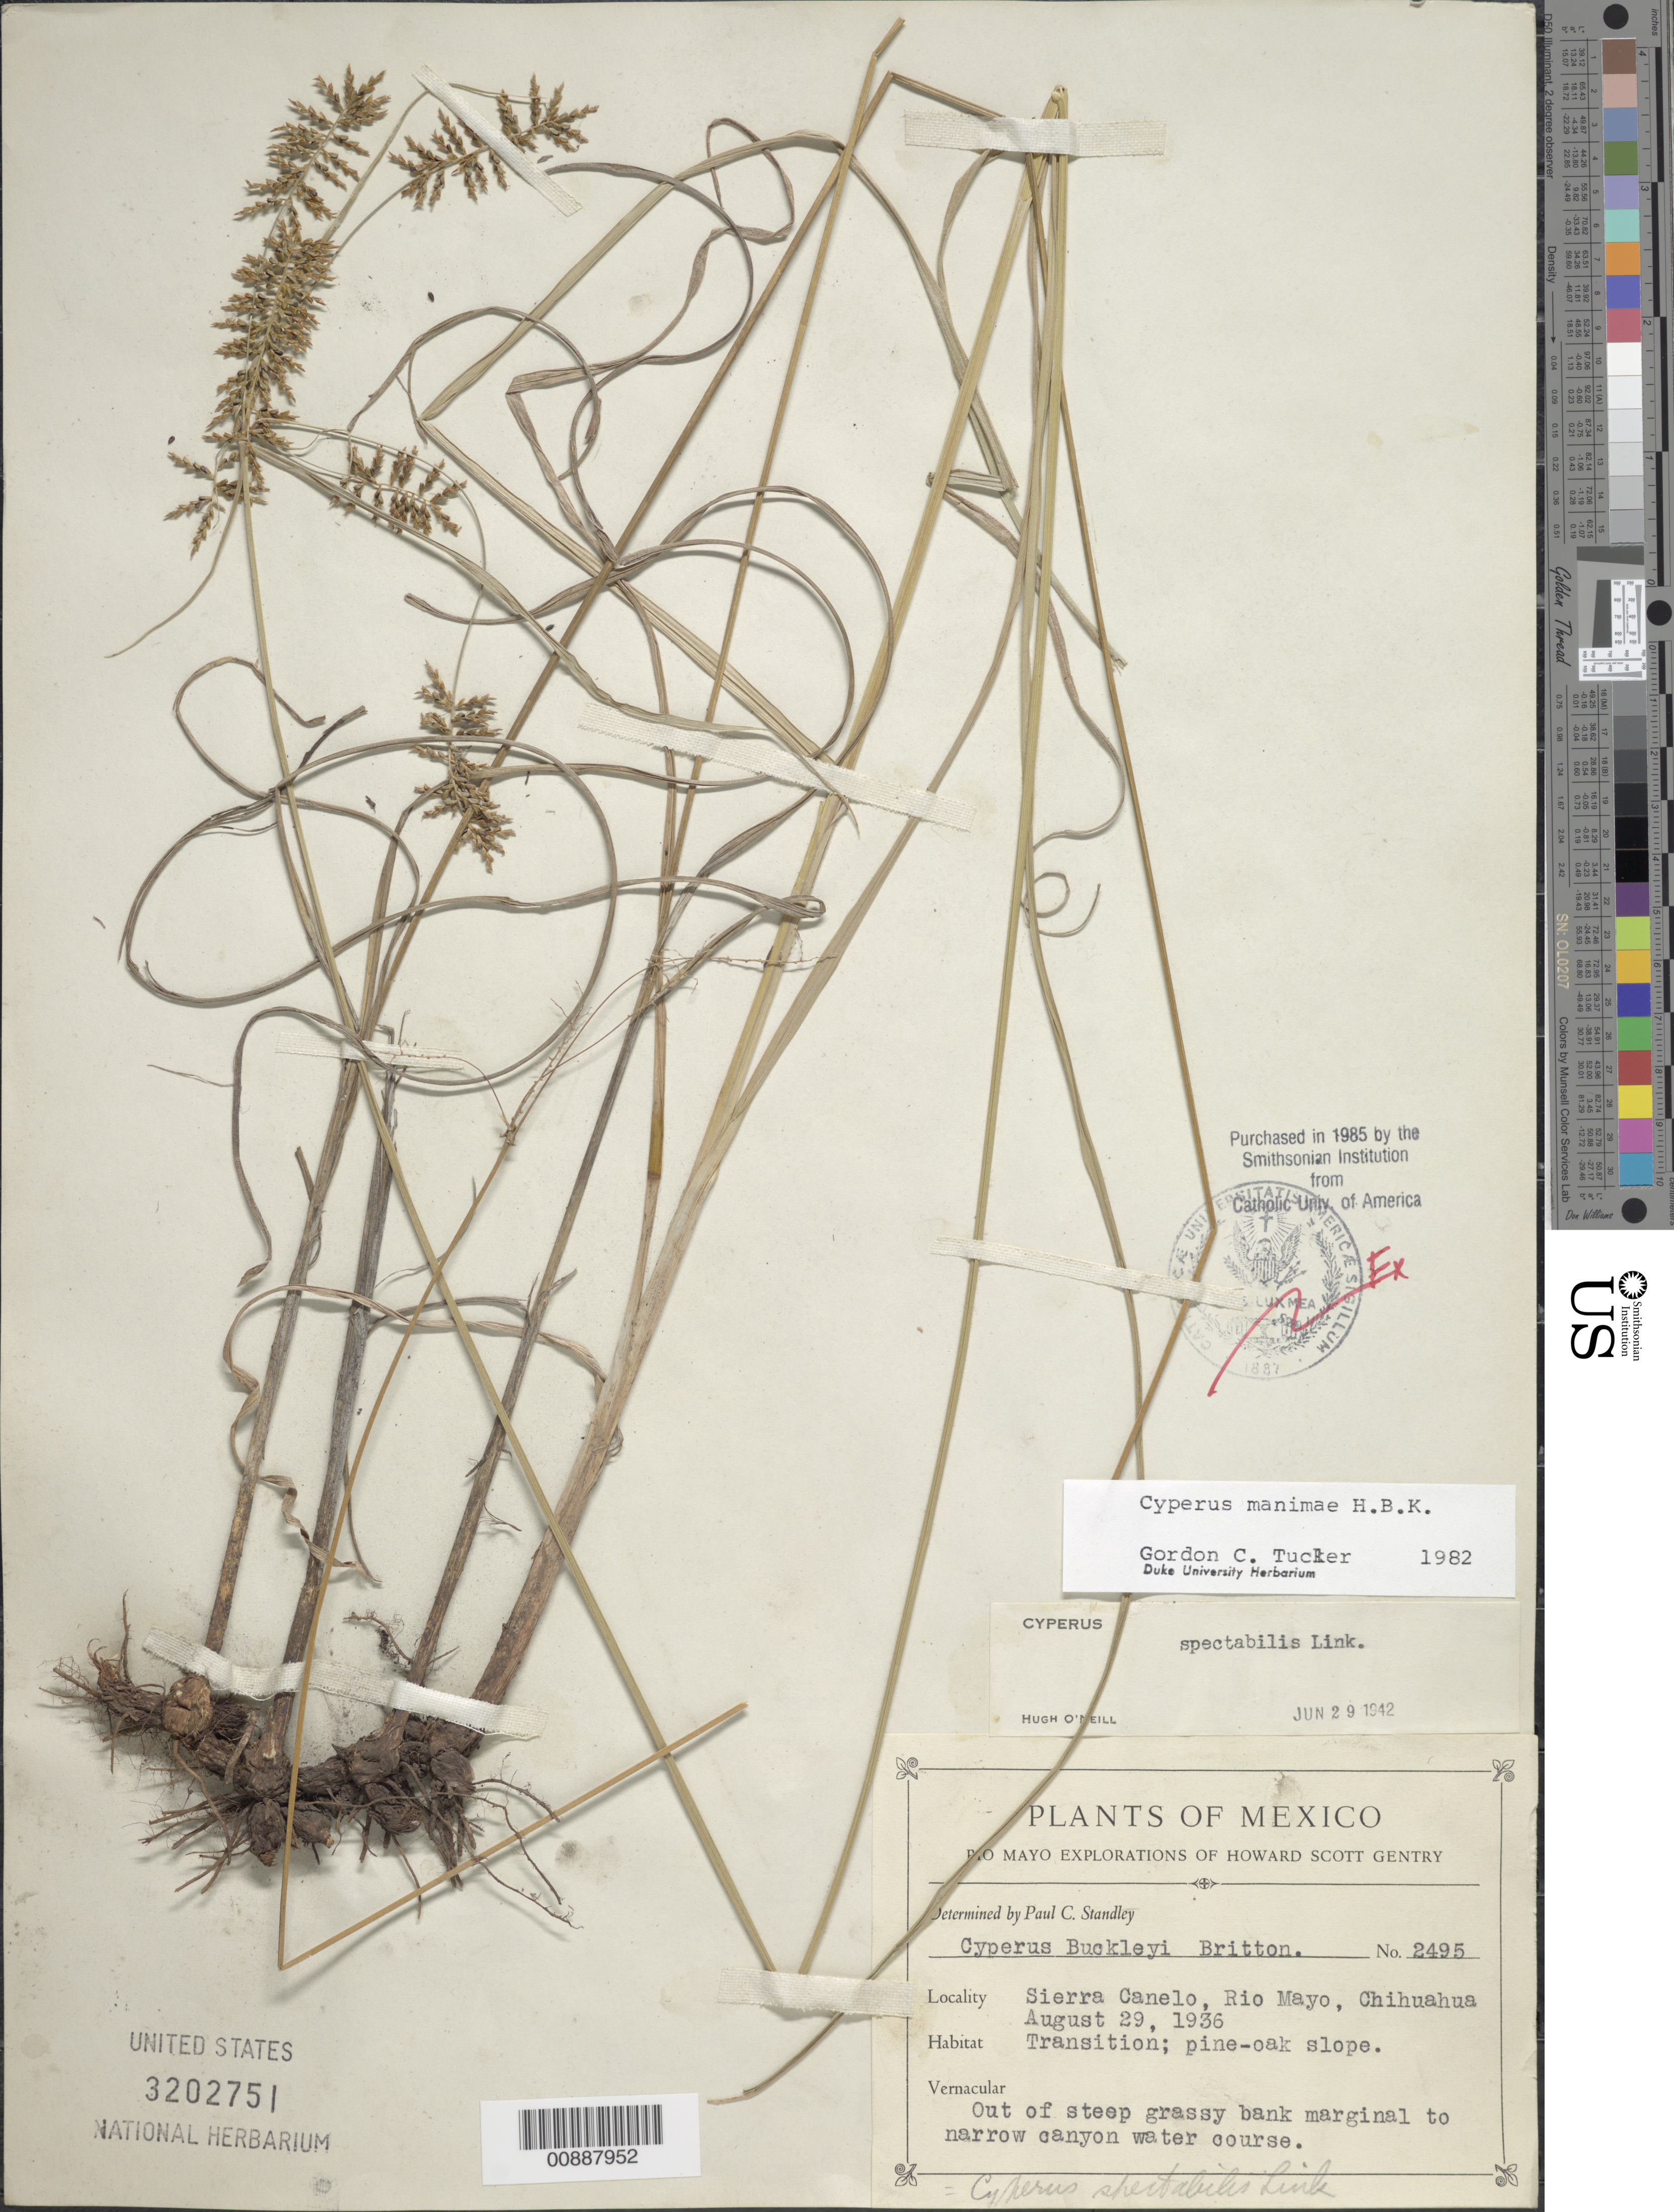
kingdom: Plantae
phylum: Tracheophyta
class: Liliopsida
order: Poales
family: Cyperaceae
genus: Cyperus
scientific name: Cyperus manimae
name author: Kunth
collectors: H. S. Gentry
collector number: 2495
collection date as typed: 29 Aug 1936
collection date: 1936-08-29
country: Mexico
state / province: Chihuahua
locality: Sierra Canelo, Río Mayo, Chihuahua.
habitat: Transition; pine-oak slope. Out of steep grassy bank marginal to narrow canyon water course.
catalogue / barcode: US 3202751